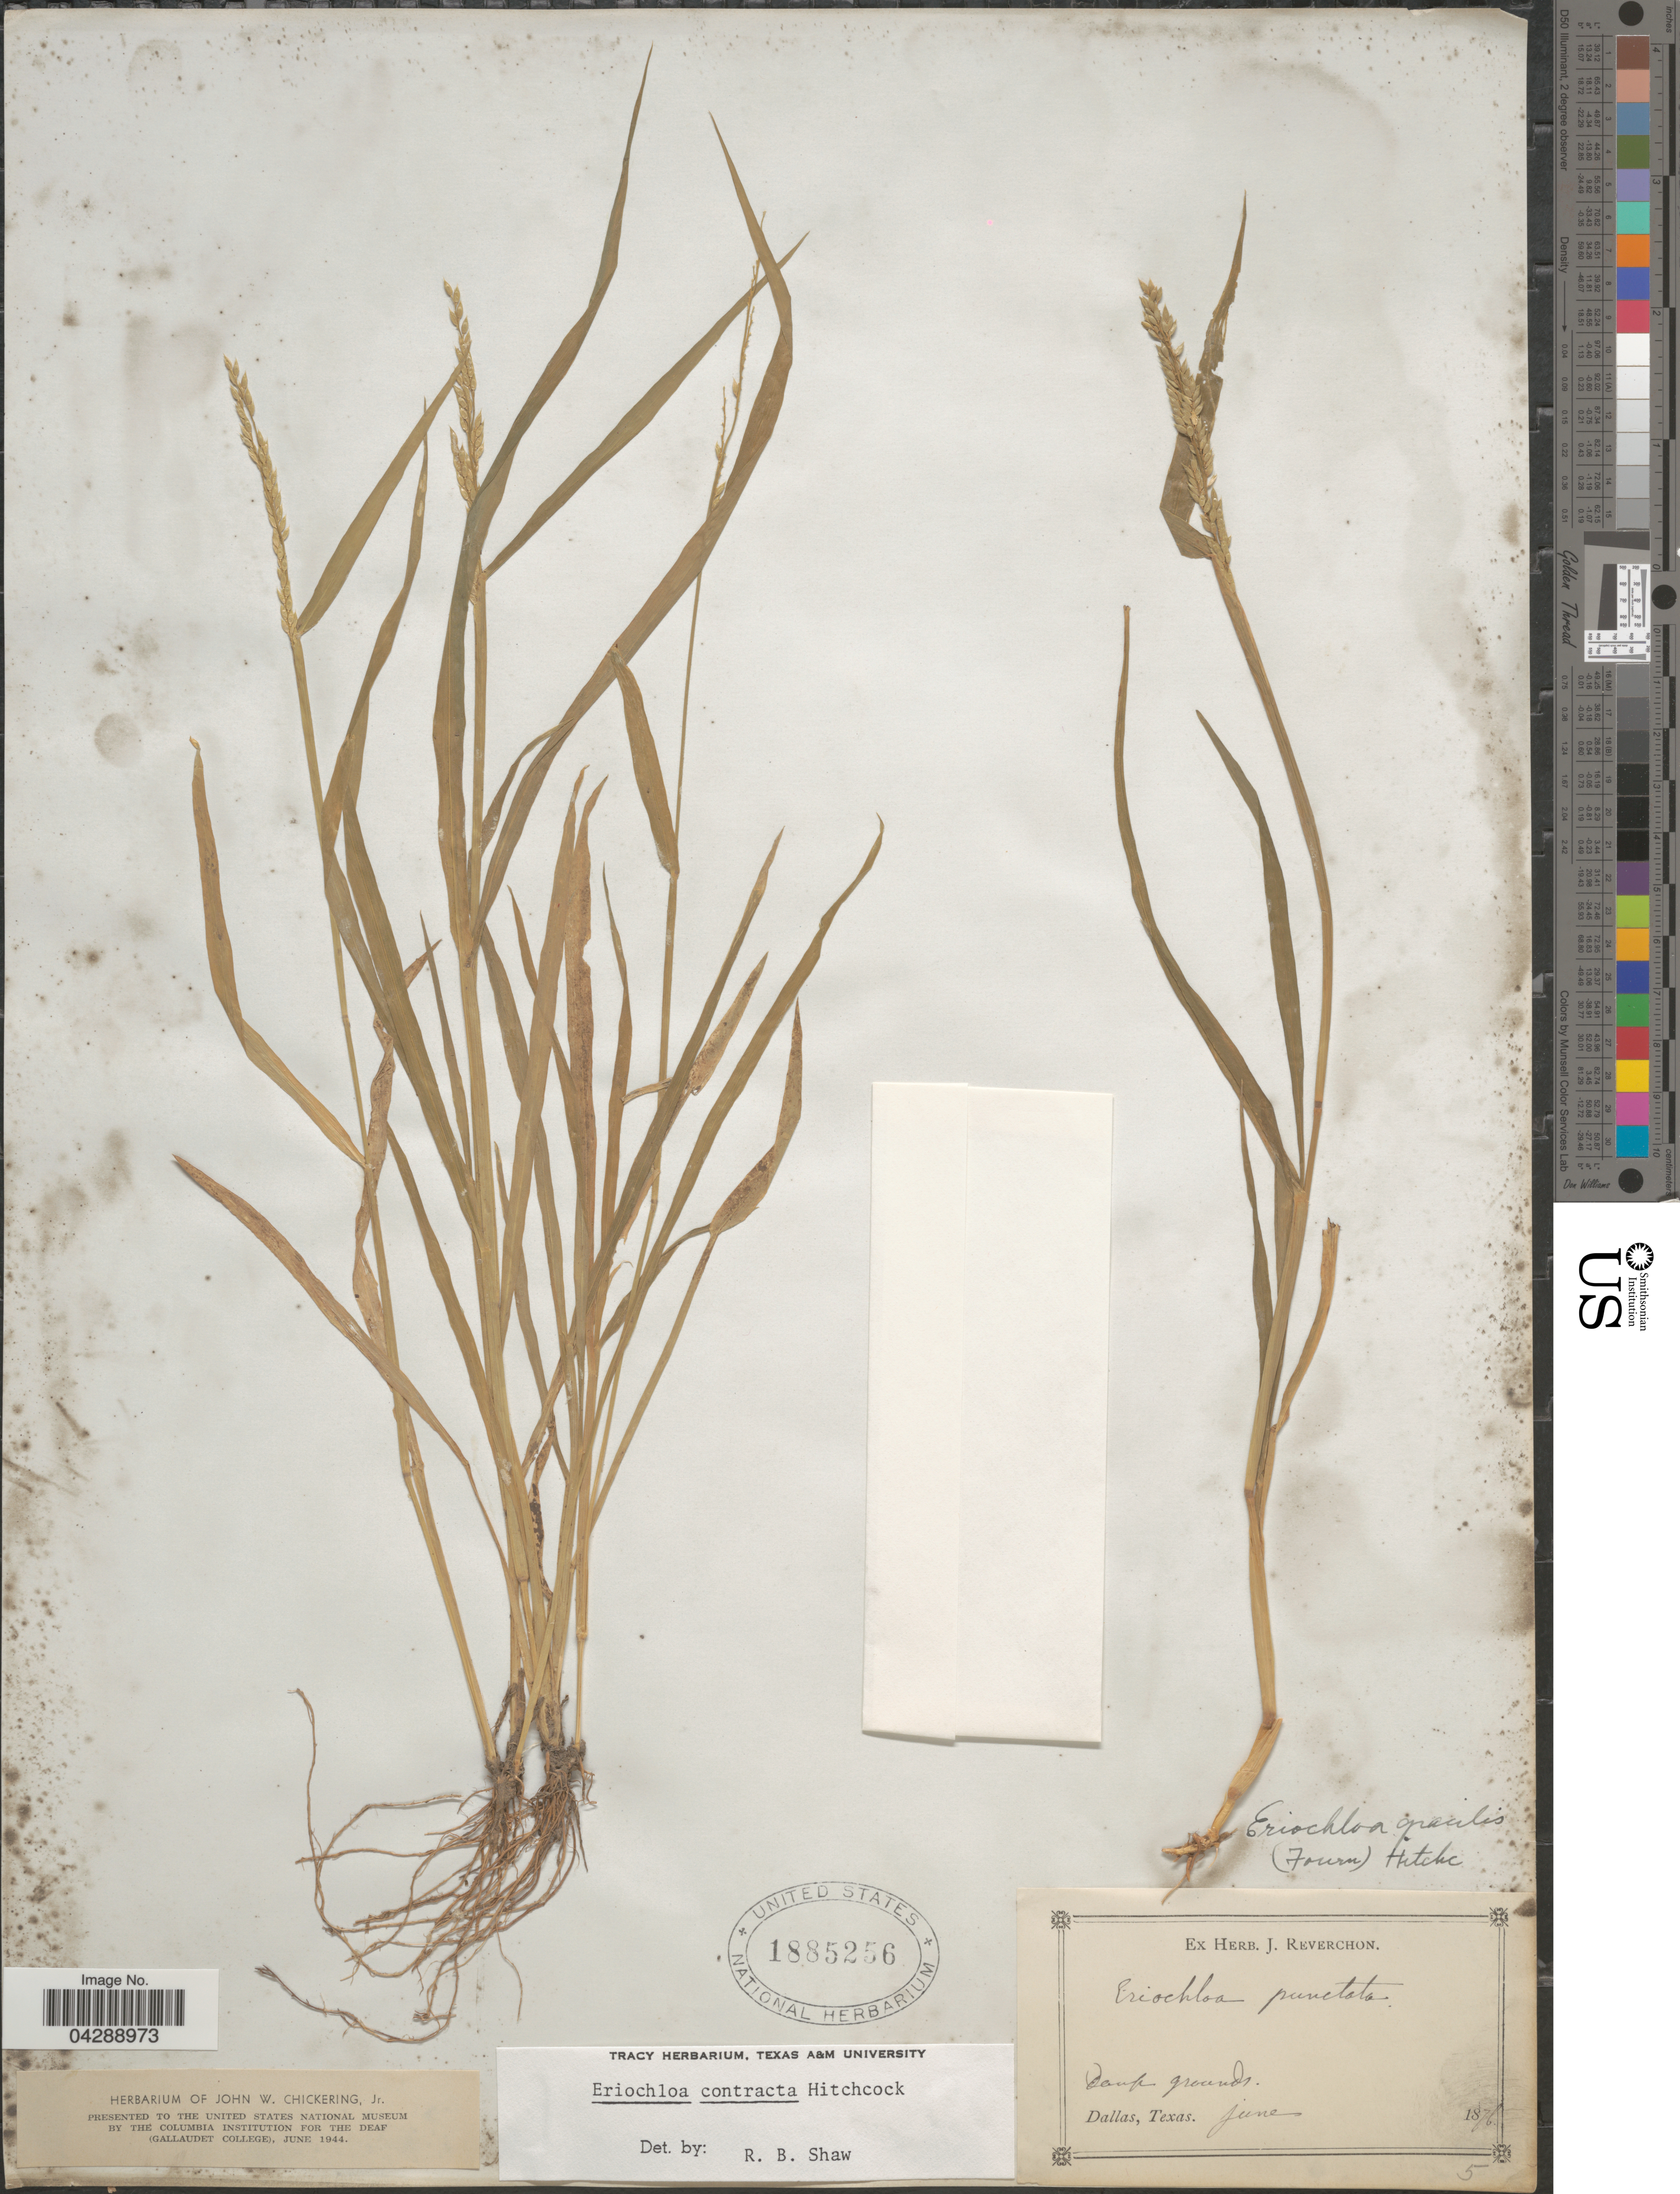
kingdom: Plantae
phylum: Tracheophyta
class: Liliopsida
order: Poales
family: Poaceae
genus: Eriochloa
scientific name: Eriochloa contracta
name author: Hitchc.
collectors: ex herb. J. Reverchon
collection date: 1876-06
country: United States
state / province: Texas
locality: Damp grounds. Dallas.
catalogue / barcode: US 1885256